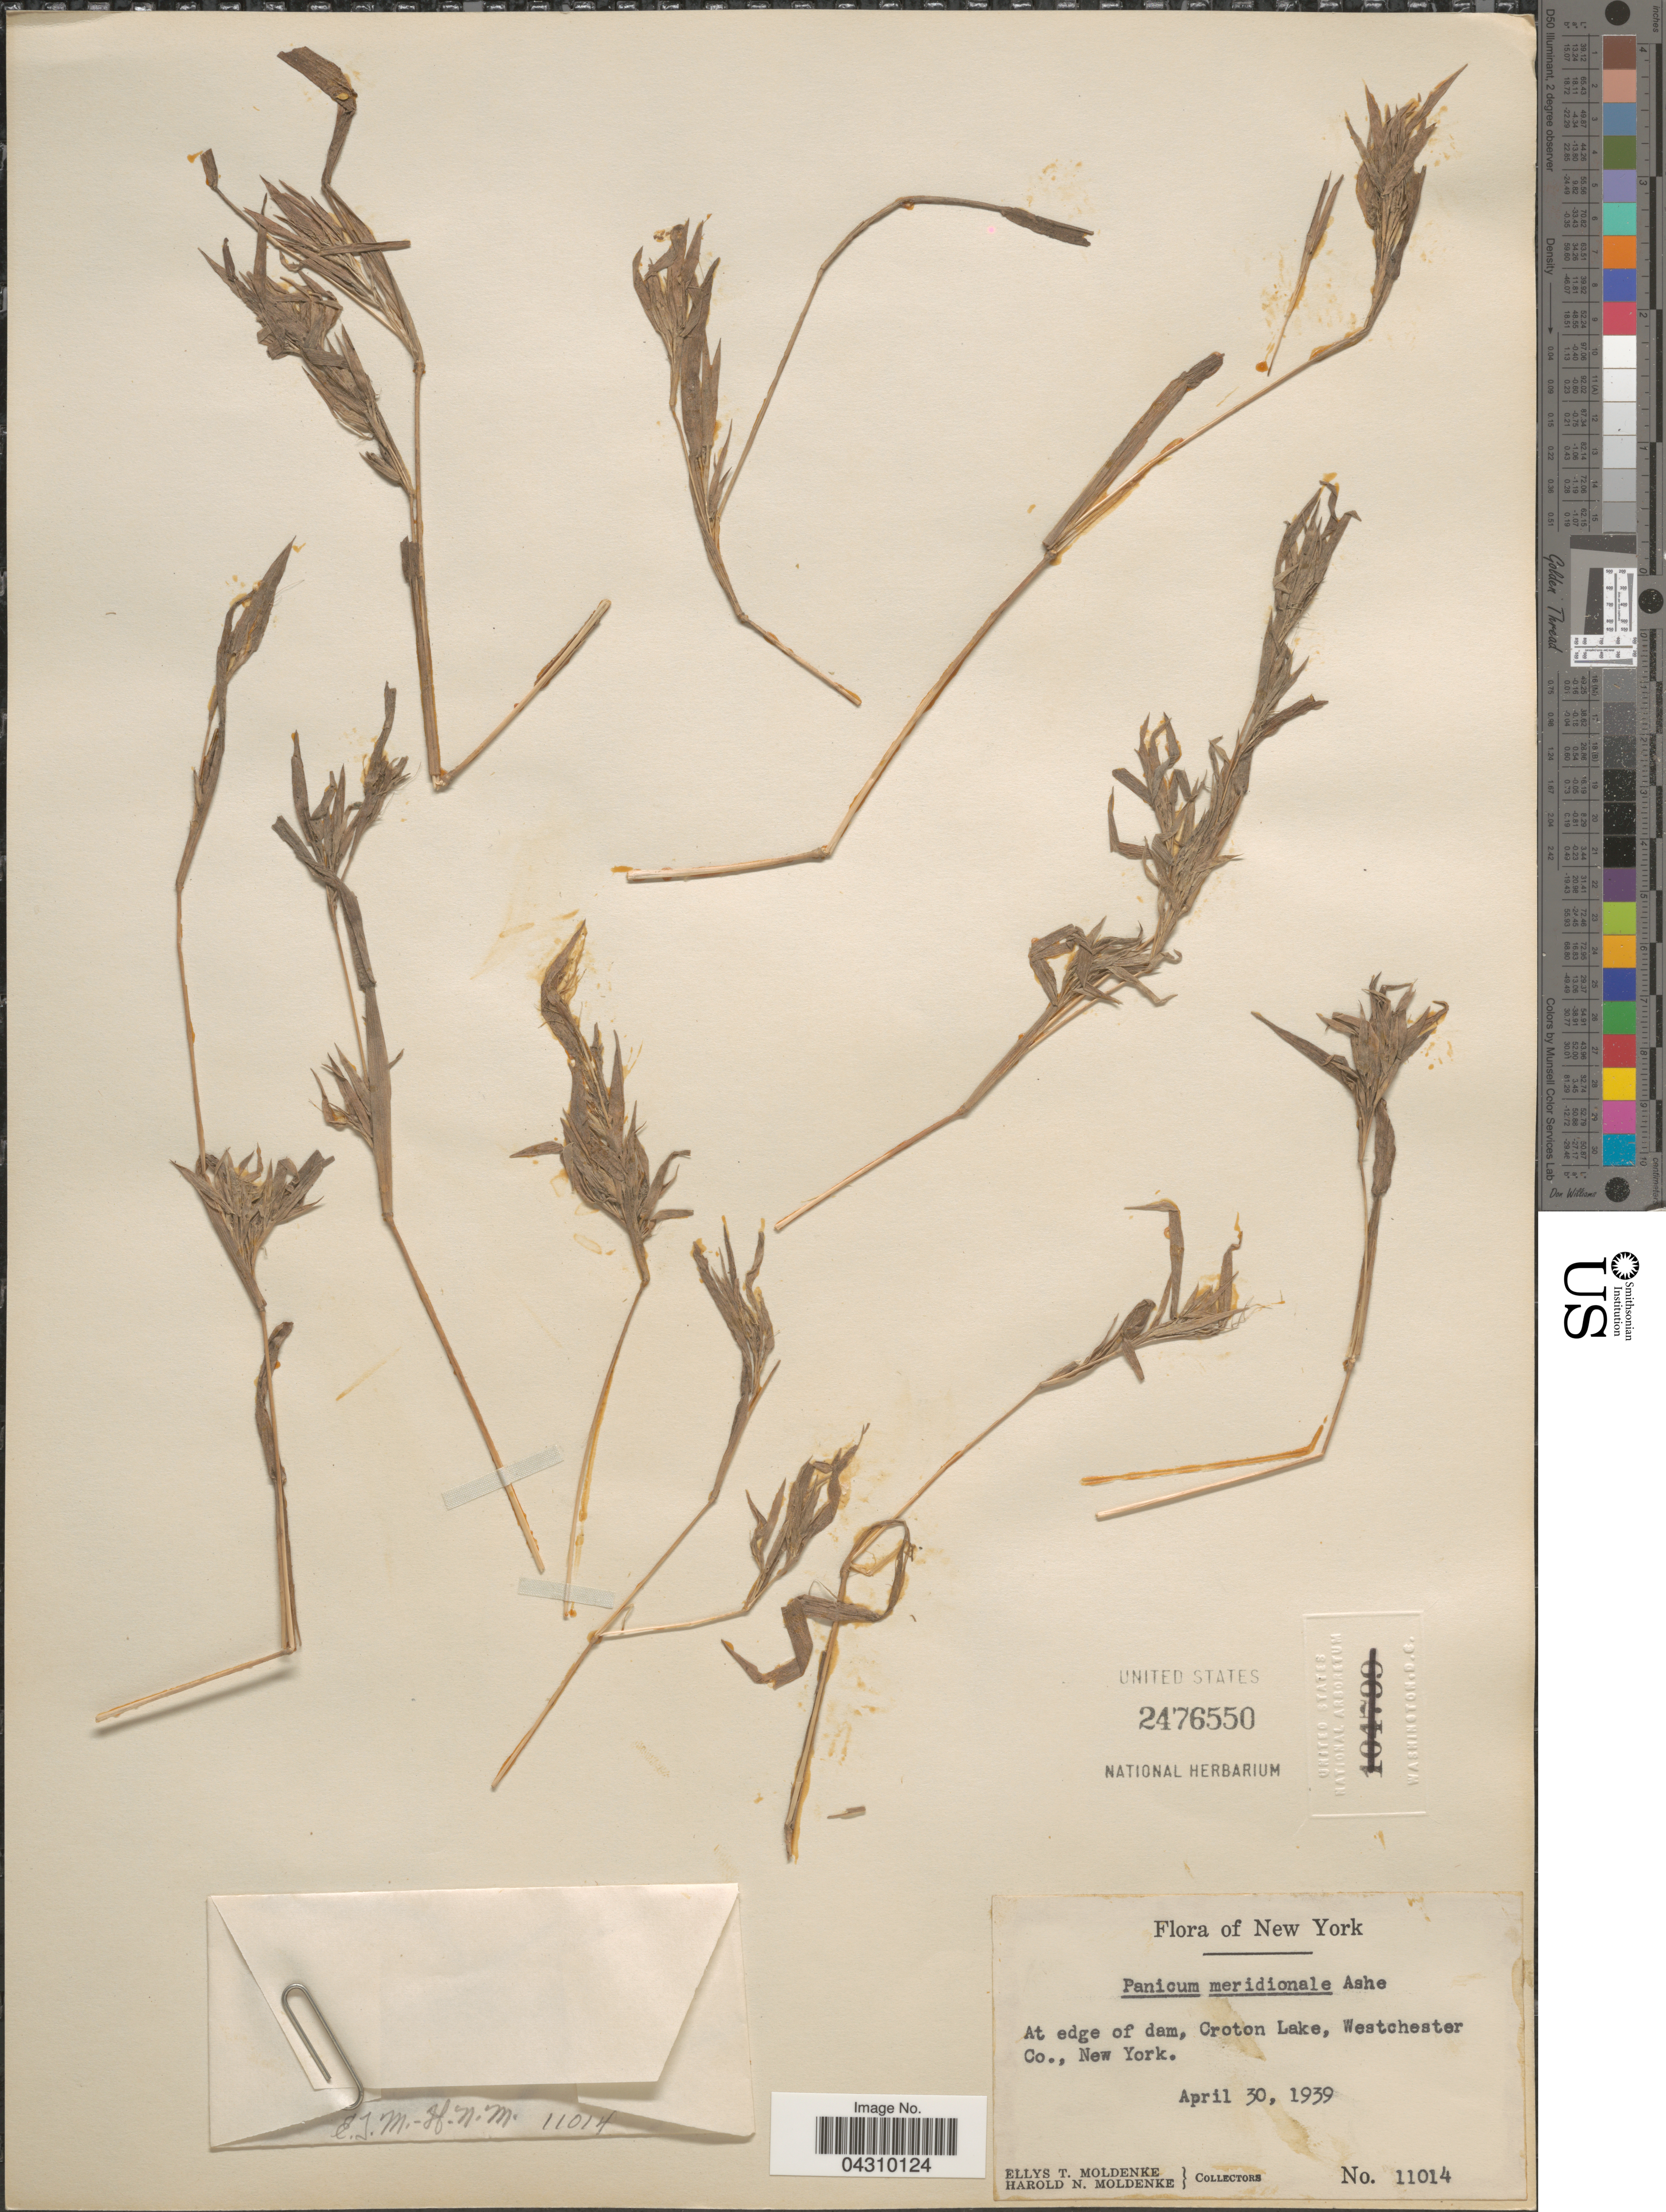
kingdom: Plantae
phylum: Tracheophyta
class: Liliopsida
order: Poales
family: Poaceae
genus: Dichanthelium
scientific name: Dichanthelium acuminatum var. acuminatum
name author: (Sw.) Gould & C.A. Clark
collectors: E. Moldenke & H. N. Moldenke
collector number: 11014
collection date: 1939-04-30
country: United States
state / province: New York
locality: At edge of dam, Croton Lake, Westchester Co.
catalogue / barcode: US 2476550